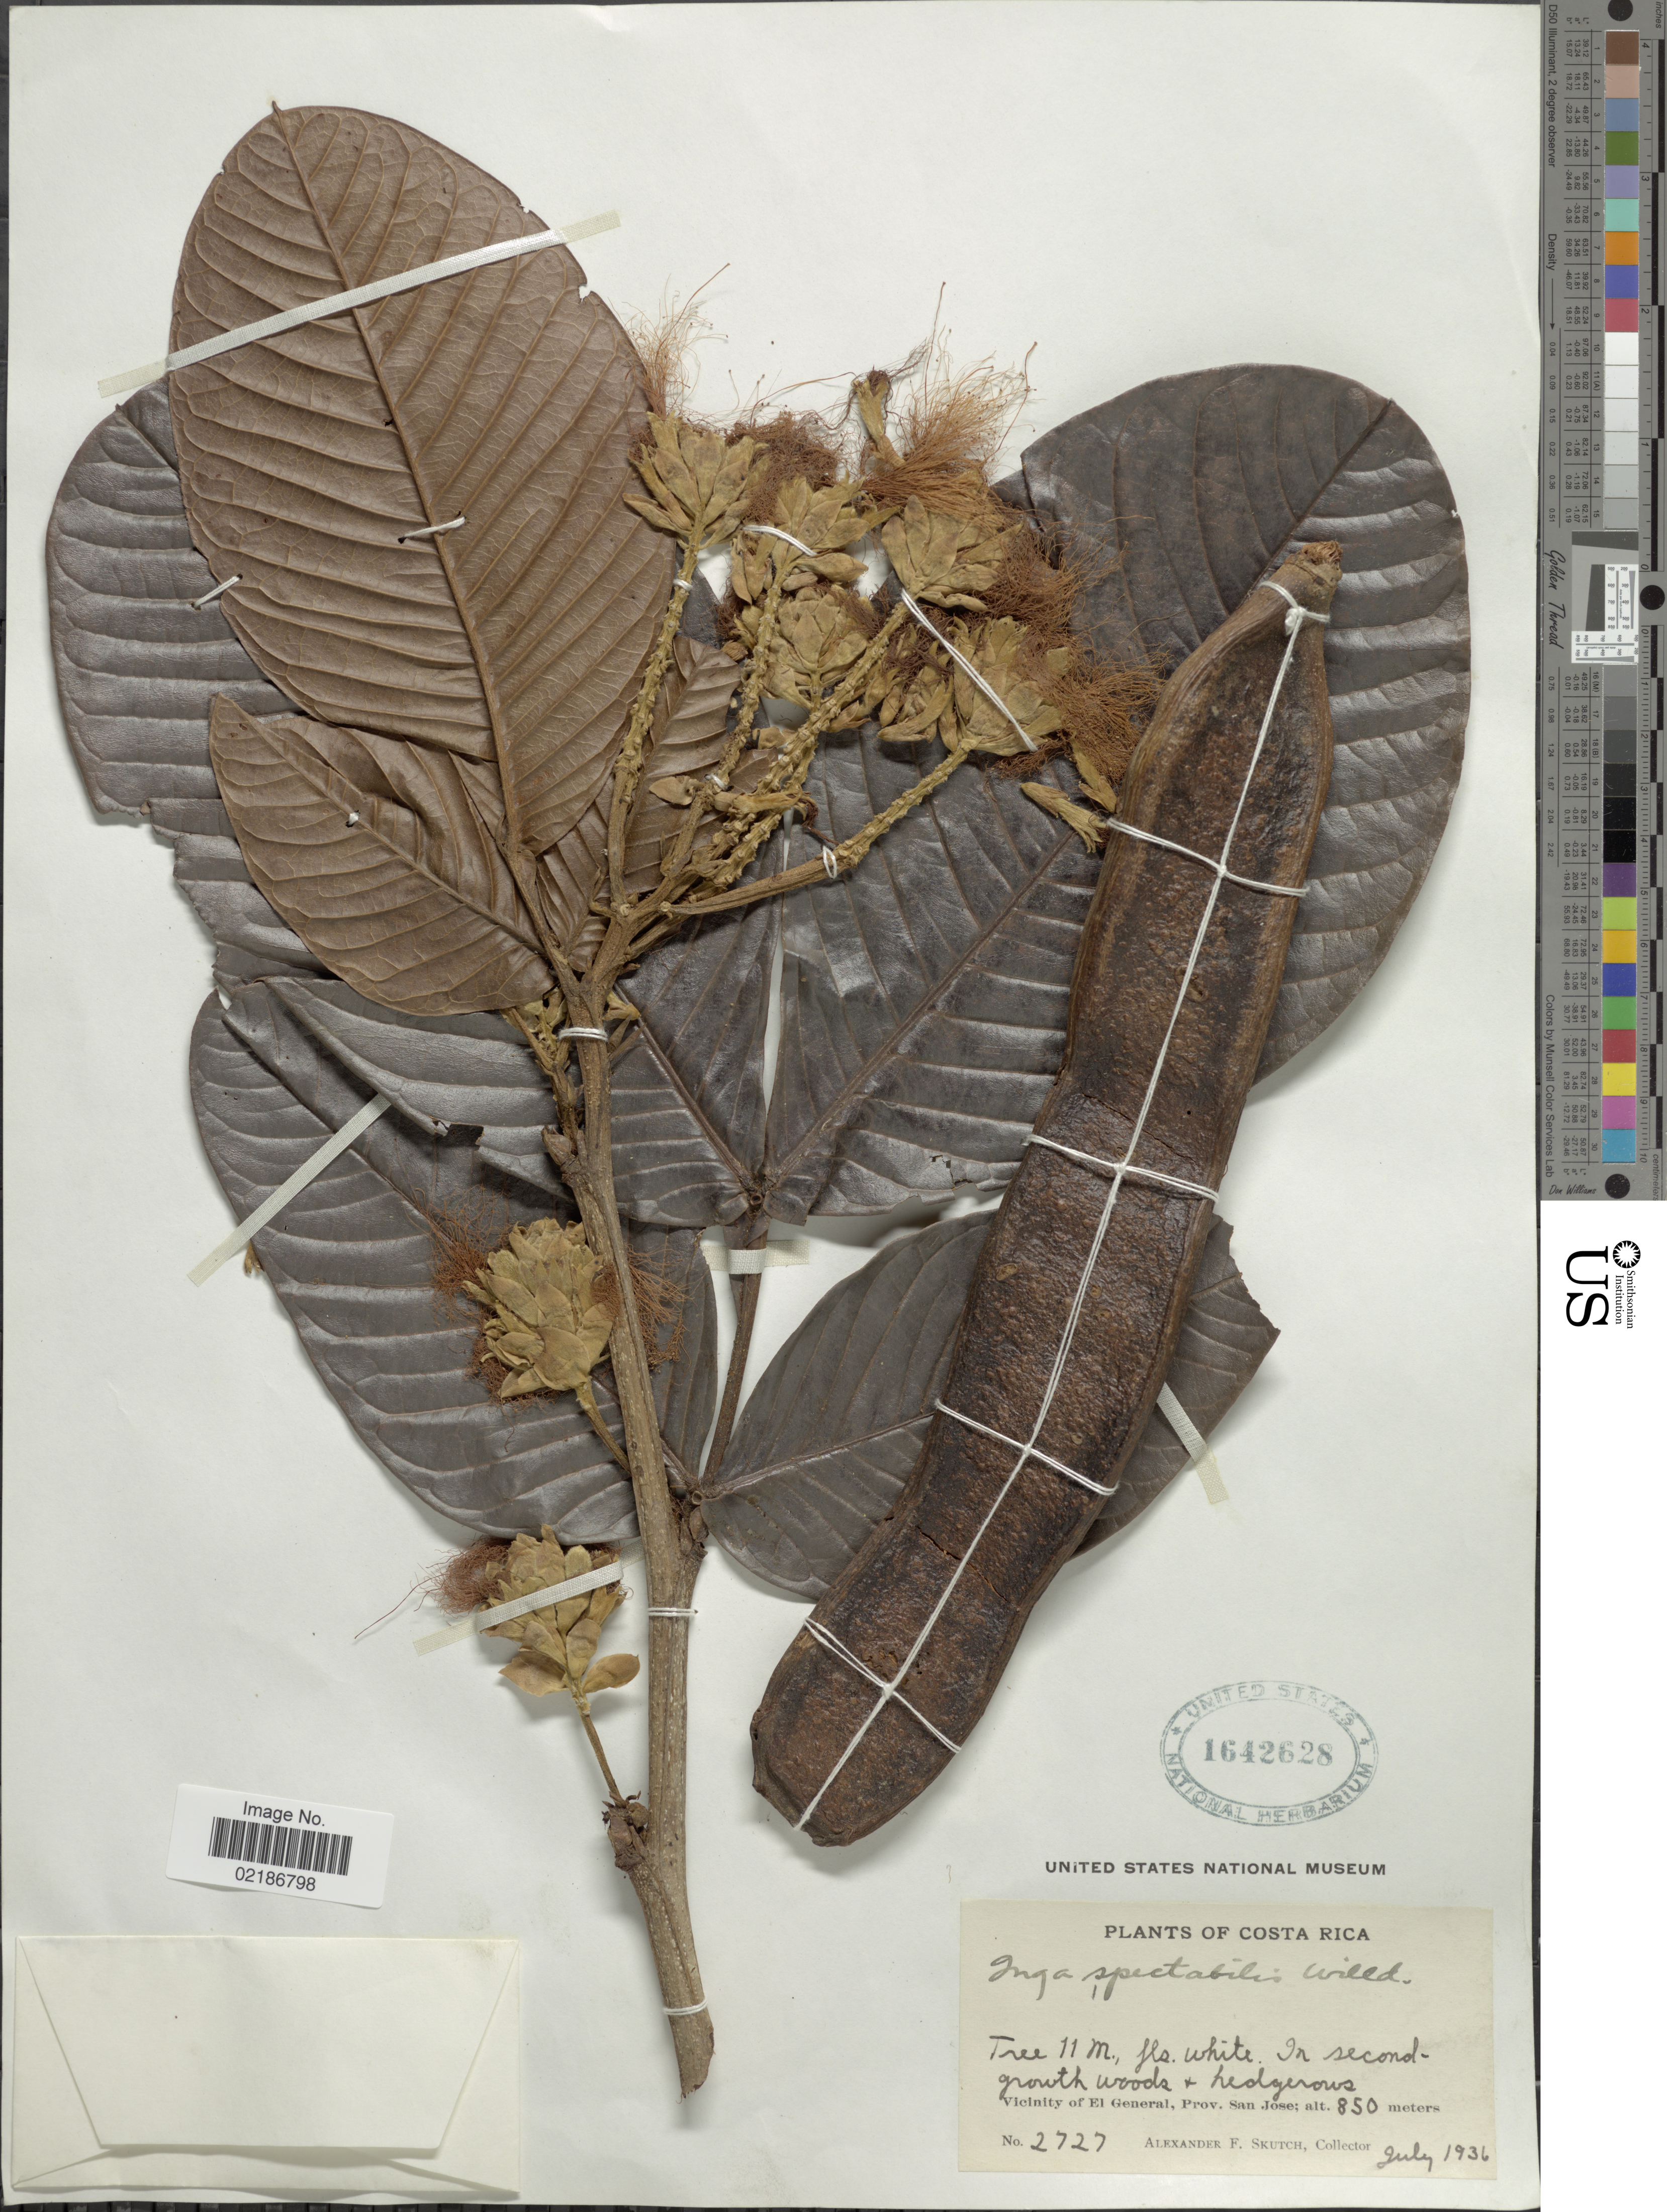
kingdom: Plantae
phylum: Tracheophyta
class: Magnoliopsida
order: Fabales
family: Fabaceae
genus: Inga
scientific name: Inga spectabilis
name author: (Vahl) Willd.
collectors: A. F. Skutch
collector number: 2727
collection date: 1936-07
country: Costa Rica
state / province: San José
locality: Vicinity of El General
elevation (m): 850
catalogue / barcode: US 1642628